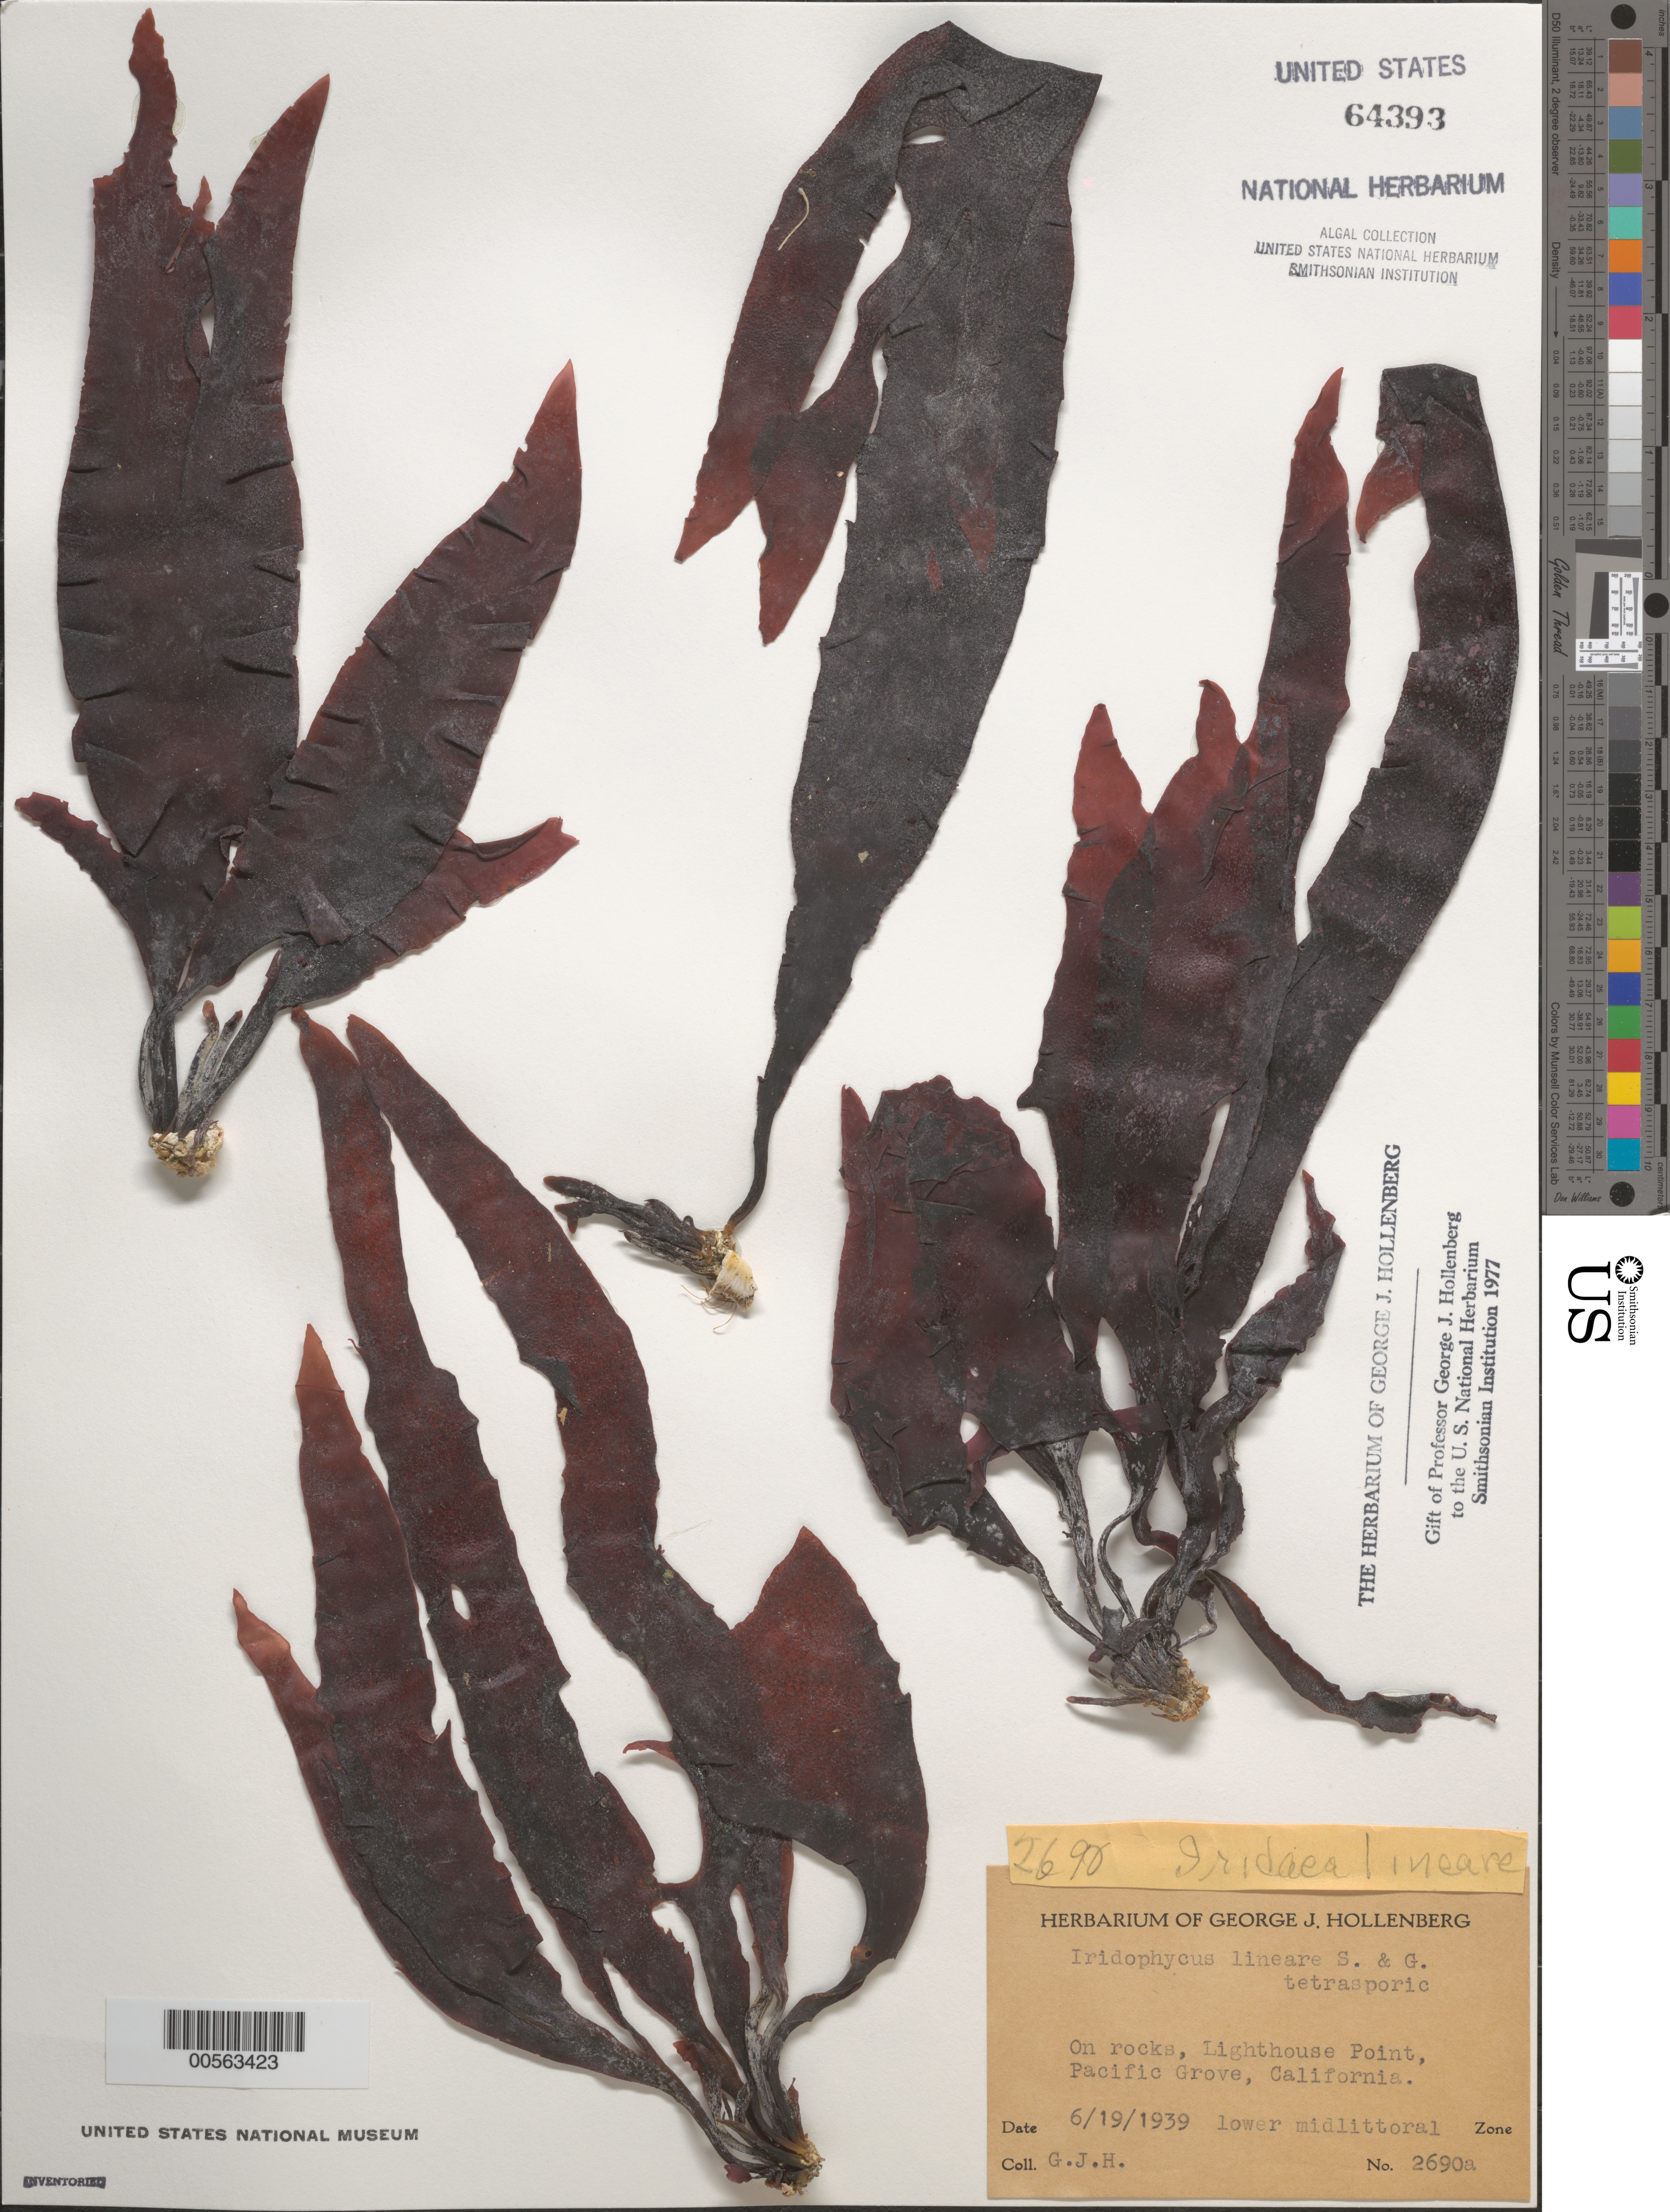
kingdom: Plantae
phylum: Rhodophyta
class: Florideophyceae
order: Gigartinales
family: Gigartinaceae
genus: Mazzaella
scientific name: Mazzaella linearis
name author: (Setchell & N.L. Gardner) Fredericq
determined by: Algae name updating Project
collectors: G. Hollenberg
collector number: GJH 2690a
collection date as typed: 19 Jun 1939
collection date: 1939-06-19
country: United States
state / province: California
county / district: Monterey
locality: Lighthouse Point, near Pacific Grove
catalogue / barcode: US 64393